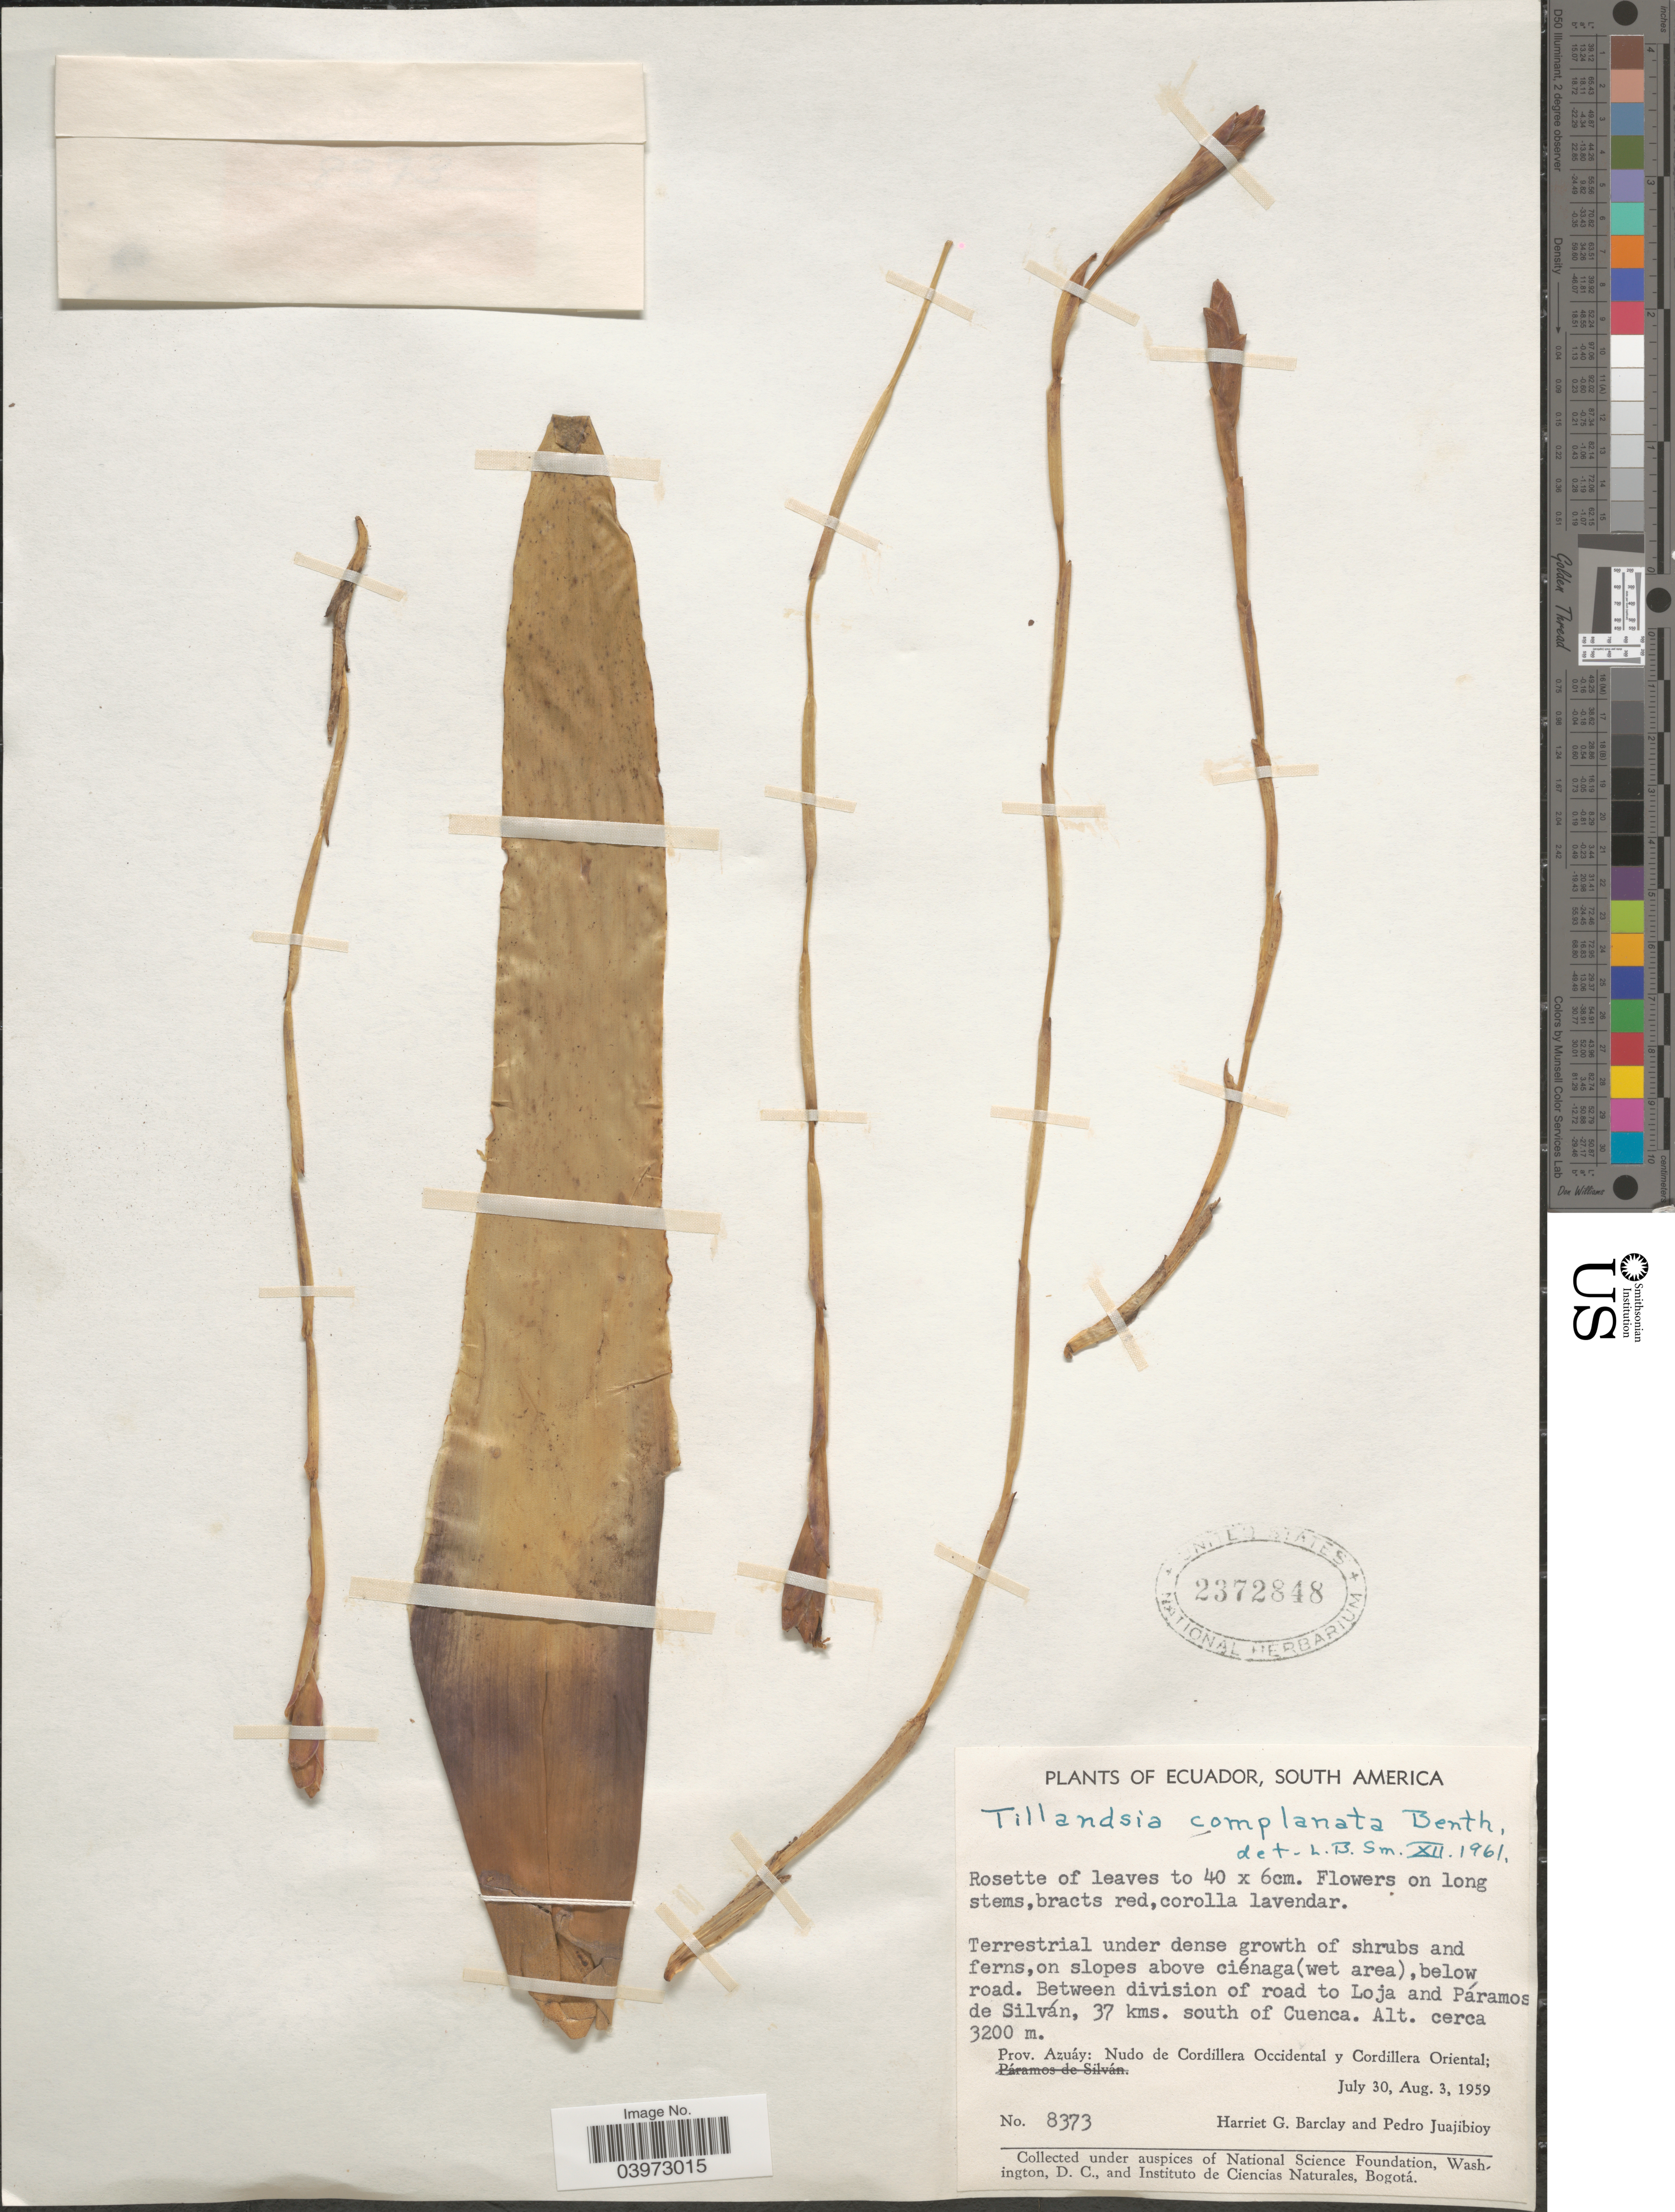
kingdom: Plantae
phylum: Tracheophyta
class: Liliopsida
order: Poales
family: Bromeliaceae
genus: Tillandsia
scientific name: Tillandsia complanata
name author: Benth.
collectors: H. G. Barclay & P. Juajibioy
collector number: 8373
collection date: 1959-07-30/1959-08-03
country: Ecuador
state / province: Azuay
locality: On slopes above ciénaga(wet area, below road. Between division of road to Loja and Páramos de Silván, 37 kms. south of Cuenca. Nudo de Cordillera Occidental y Cordillera Oriental.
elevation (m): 3200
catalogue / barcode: US 2372848